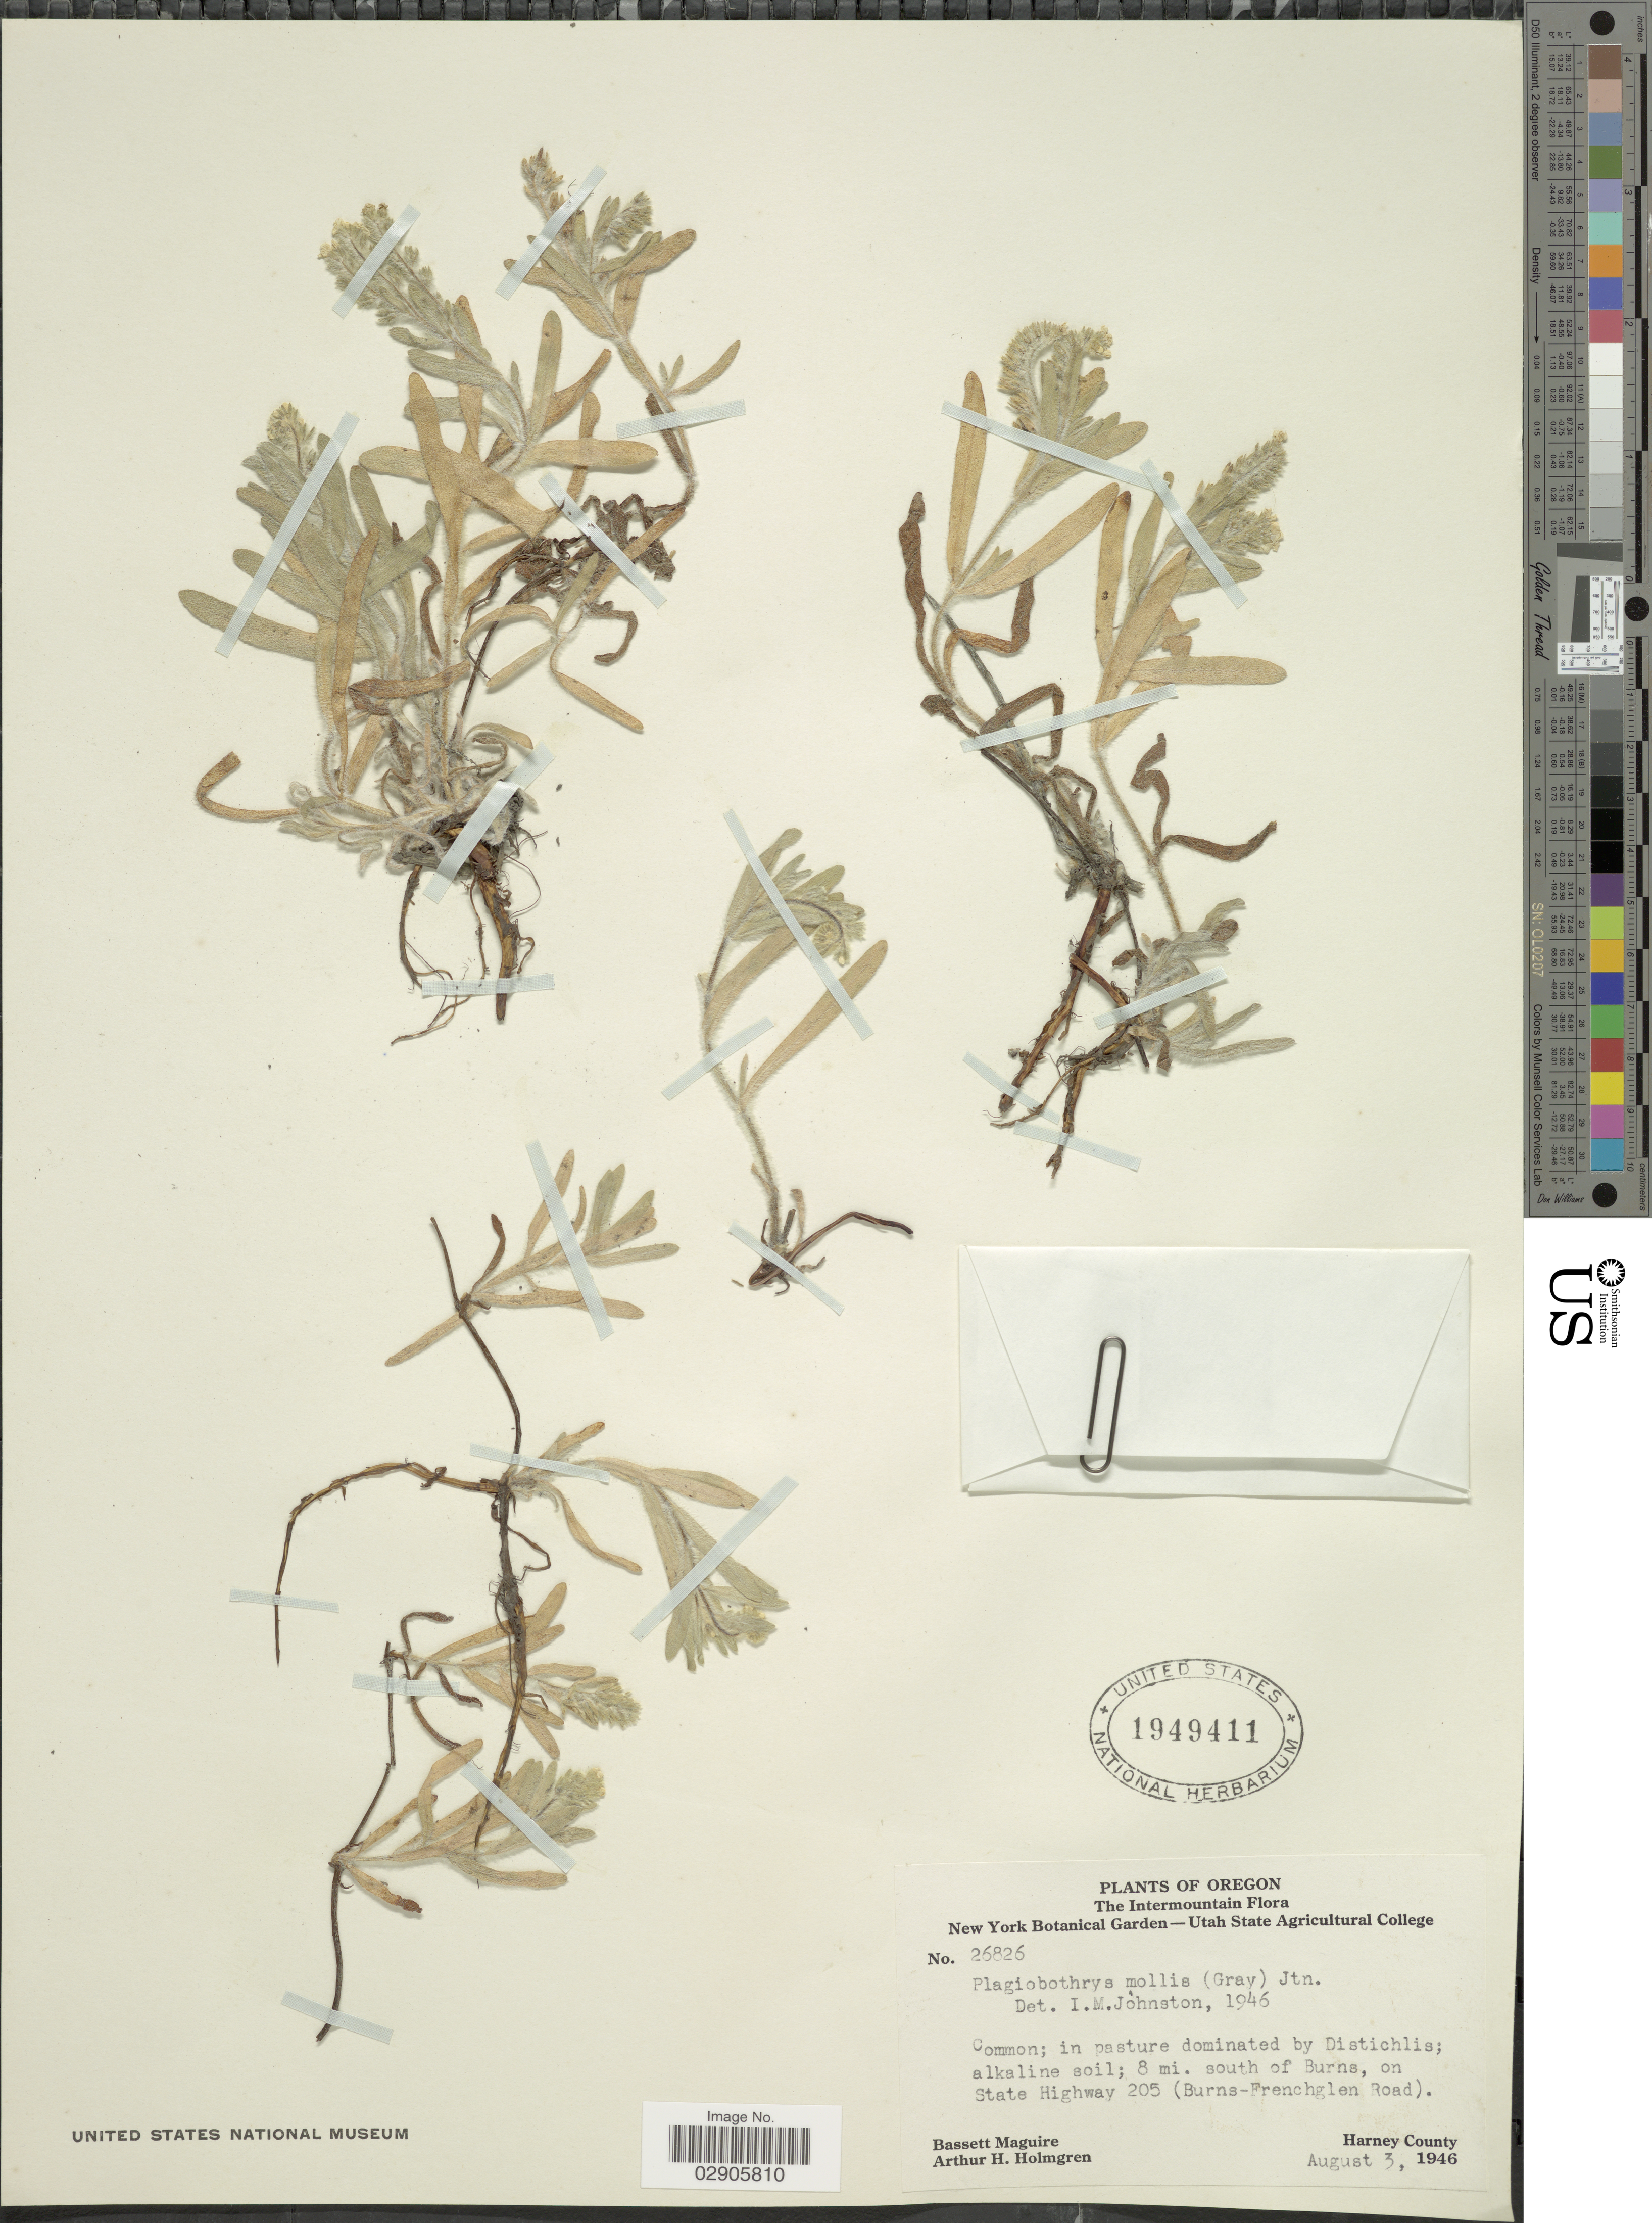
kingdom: Plantae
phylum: Tracheophyta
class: Magnoliopsida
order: Boraginales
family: Boraginaceae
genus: Plagiobothrys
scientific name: Plagiobothrys mollis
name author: (A. Gray) I.M. Johnst.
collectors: B. Maguire & A. H. Holmgren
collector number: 26826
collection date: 1946-08-03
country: United States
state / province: Oregon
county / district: Harney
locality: The Intermountain. 8 mi. south of Burns, on State Highway 205 (Burns-Frenchglen Road). Harney County.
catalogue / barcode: US 1949411